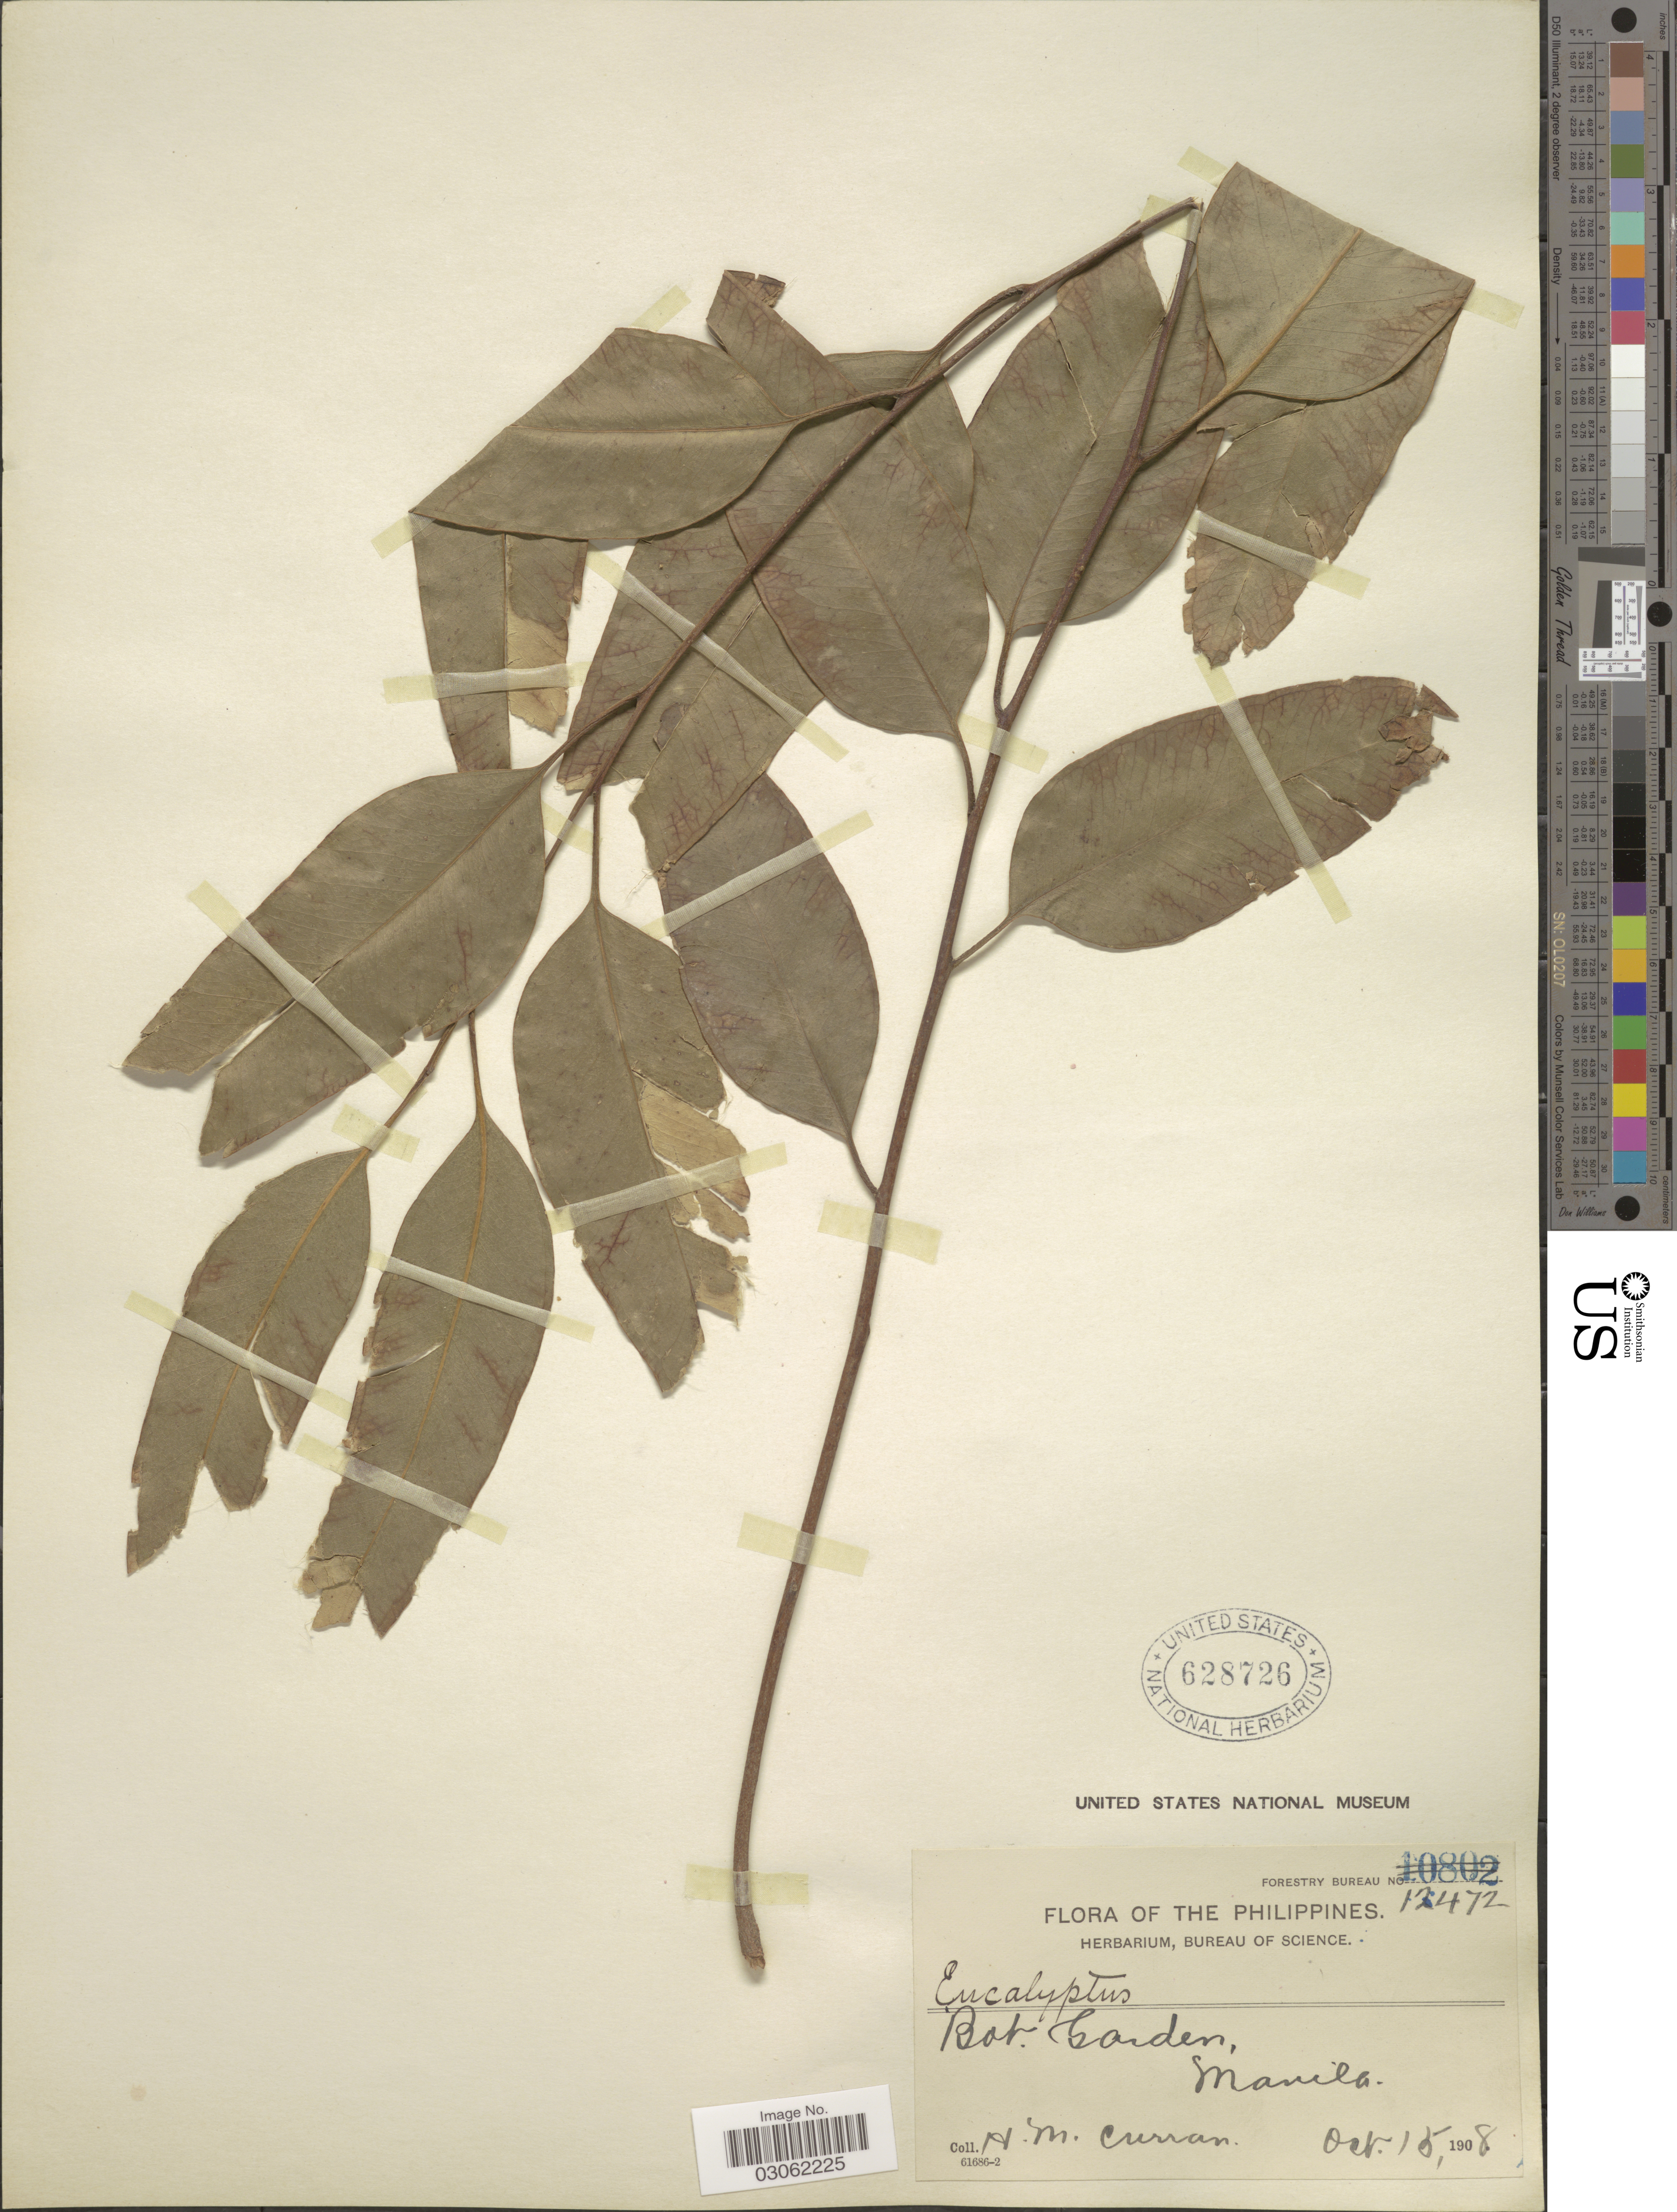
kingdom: Plantae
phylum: Tracheophyta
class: Magnoliopsida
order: Myrtales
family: Myrtaceae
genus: Eucalyptus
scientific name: Eucalyptus tereticornis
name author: Sm.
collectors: H. M. Curran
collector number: Forestry Bureau 12472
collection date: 1908-10-15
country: Philippines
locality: Bot. Garden, Manila.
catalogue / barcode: US 628726